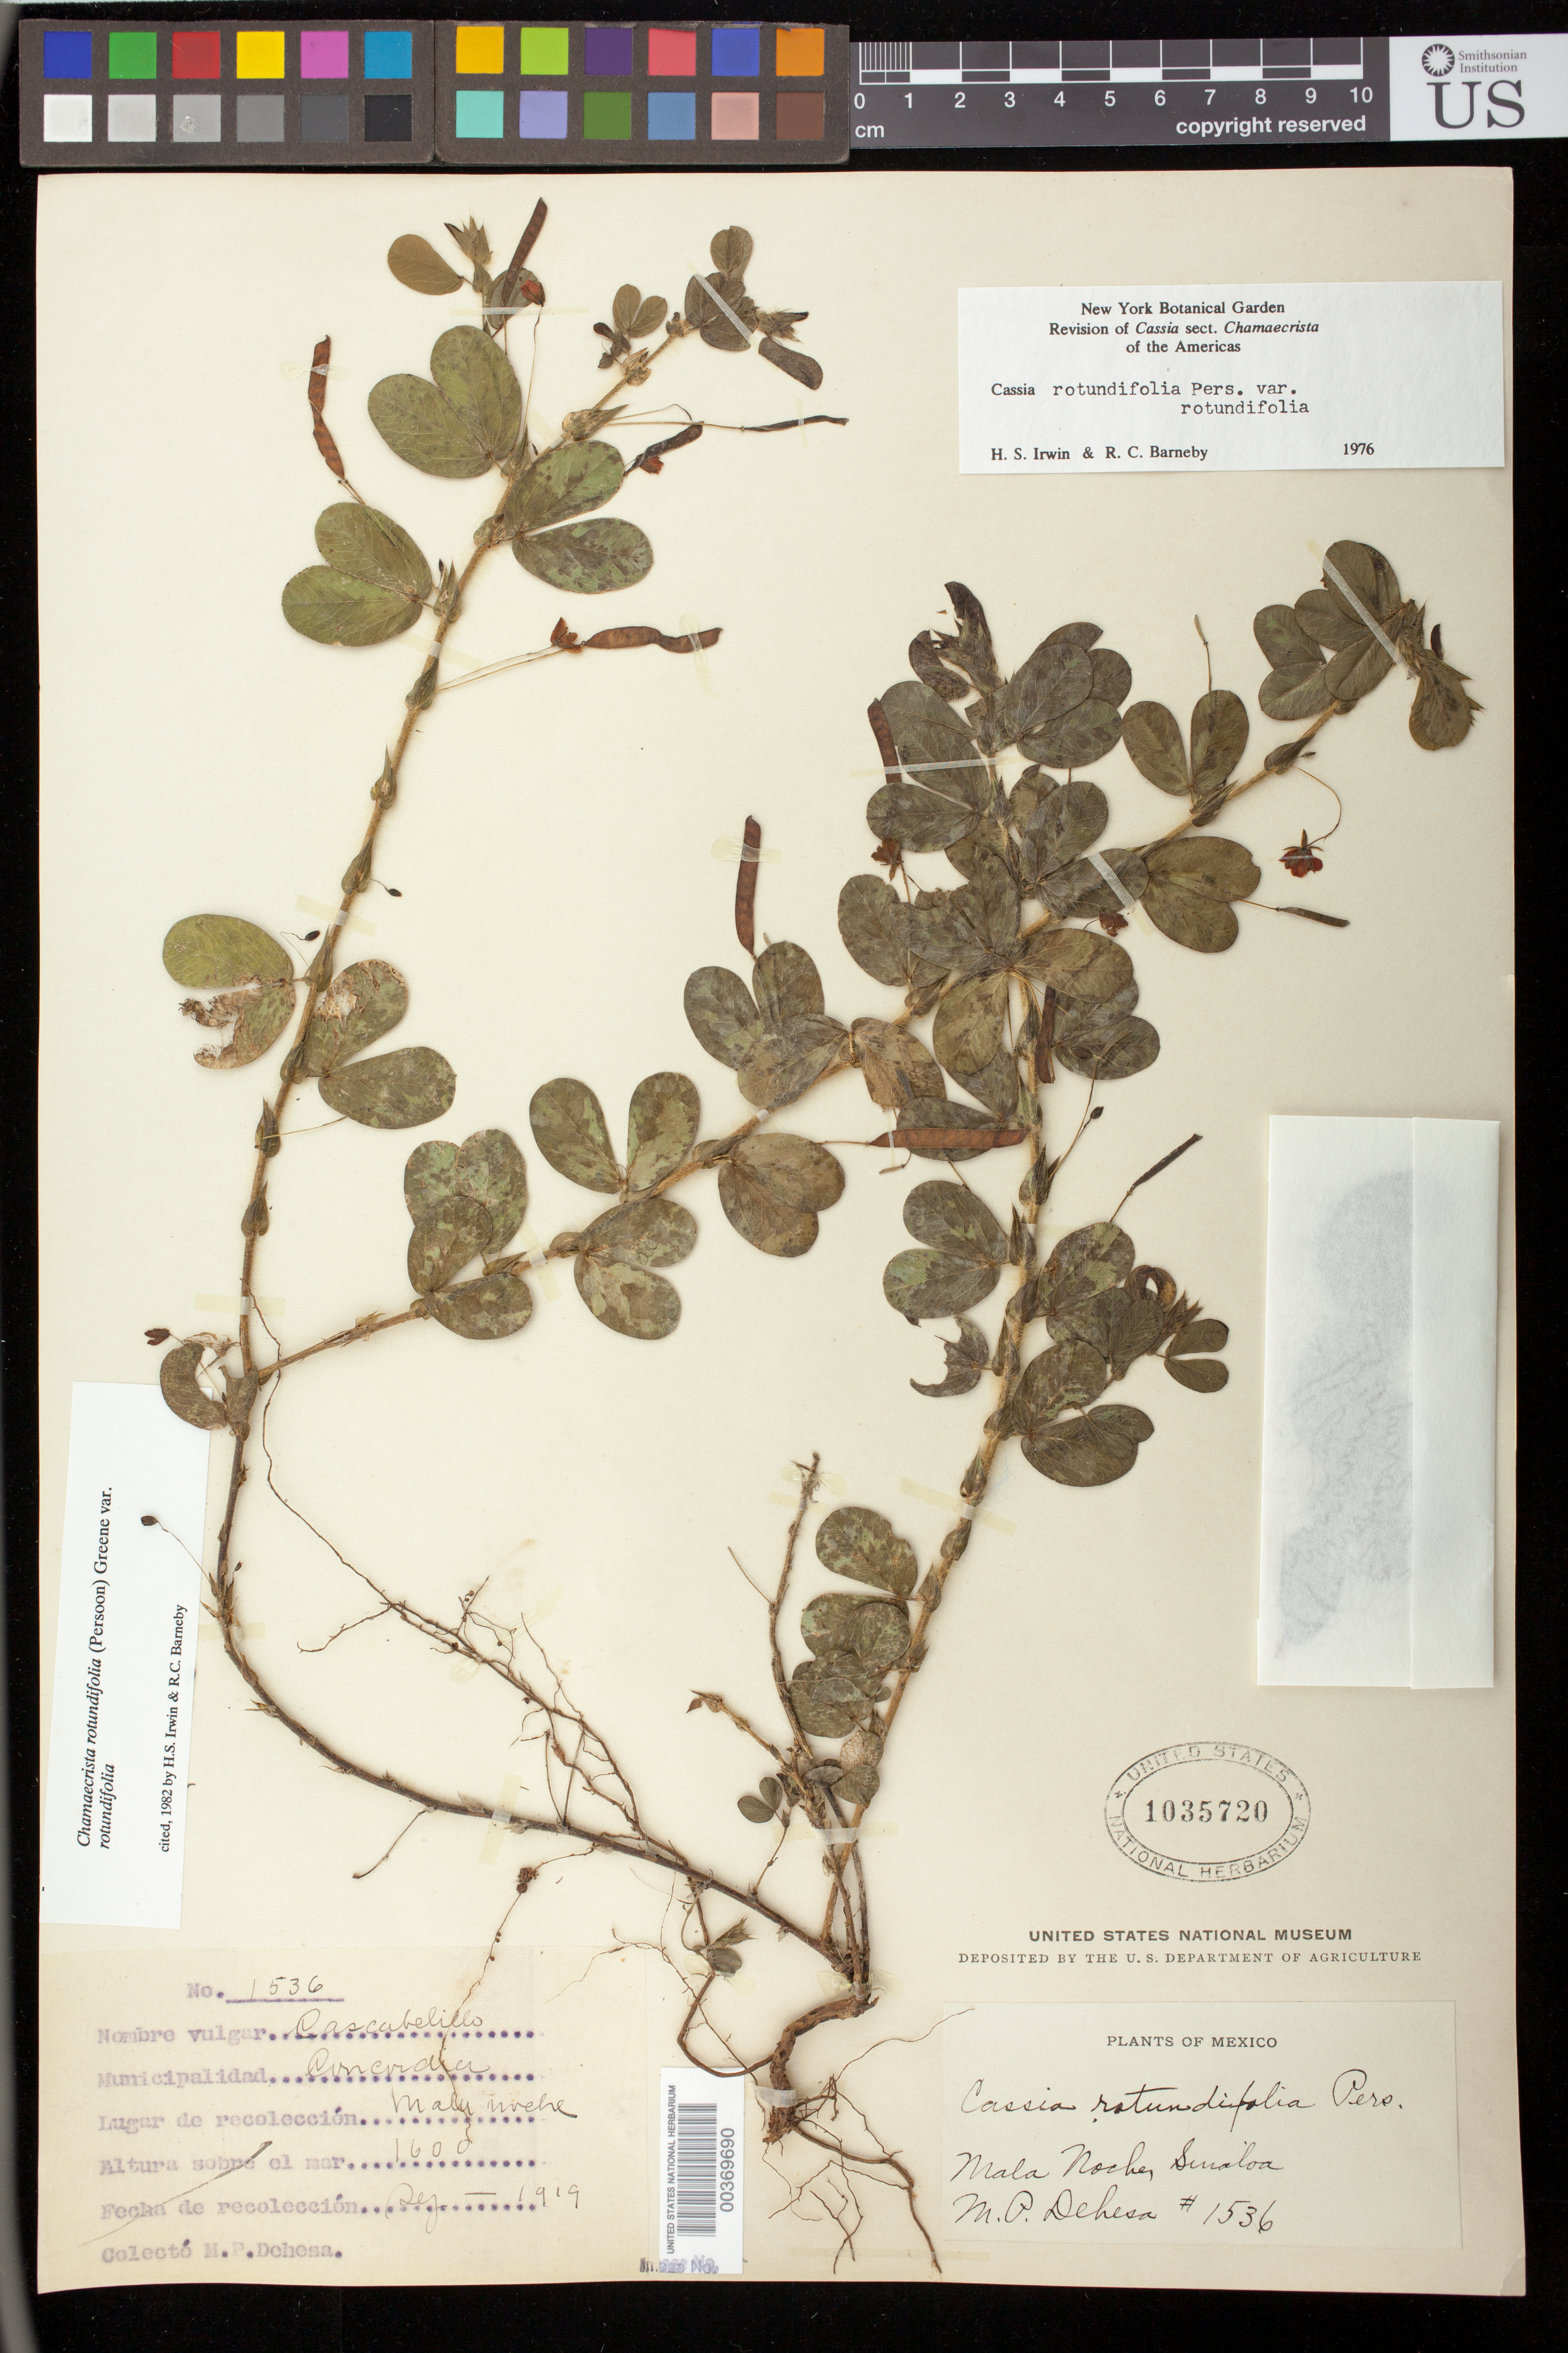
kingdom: Plantae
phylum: Tracheophyta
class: Magnoliopsida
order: Fabales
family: Fabaceae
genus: Chamaecrista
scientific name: Chamaecrista rotundifolia var. rotundifolia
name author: (Pers.) Greene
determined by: Irwin, Howard S.; Barneby, R. C.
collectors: M. Dehesa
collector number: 1536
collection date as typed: Sep 1919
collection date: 1919-09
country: Mexico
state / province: Sinaloa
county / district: Concordia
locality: Mala noche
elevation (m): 1600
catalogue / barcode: US 1035720